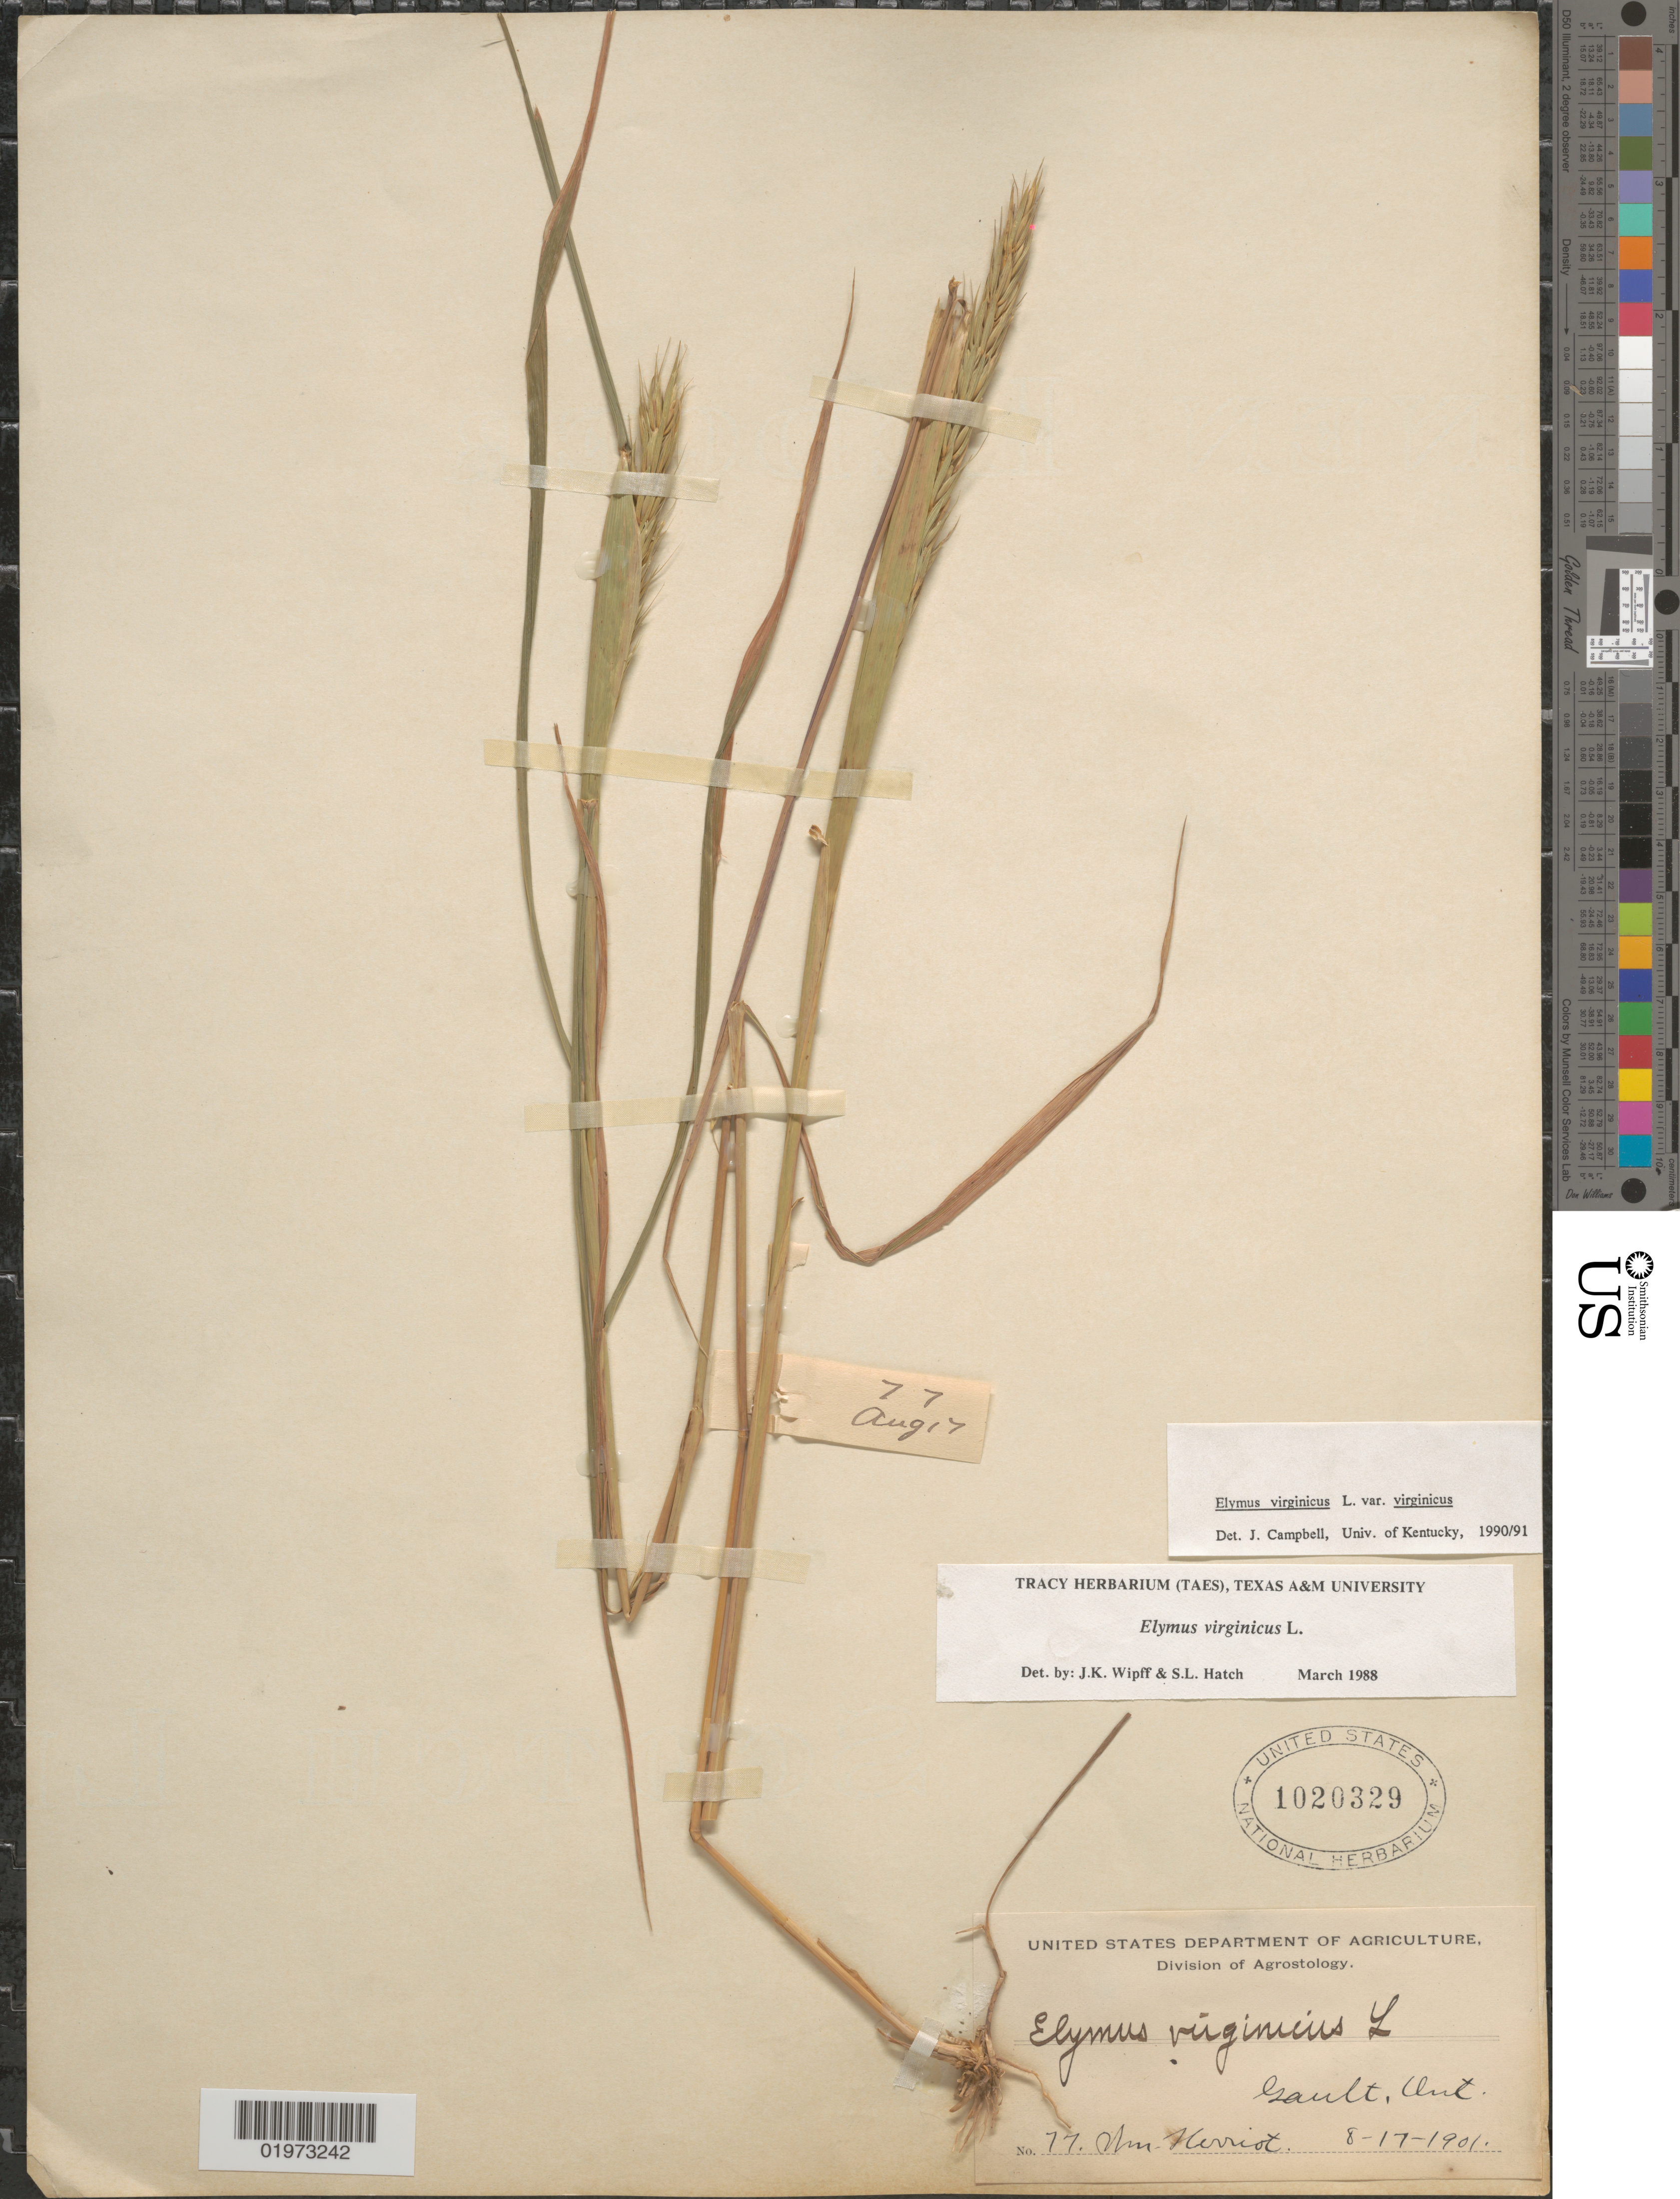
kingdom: Plantae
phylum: Tracheophyta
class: Liliopsida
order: Poales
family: Poaceae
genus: Elymus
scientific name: Elymus virginicus var. virginicus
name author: L.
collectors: W. Herriot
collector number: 77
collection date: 1901-08-17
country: Canada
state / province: Ontario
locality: Gault.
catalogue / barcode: US 1020329